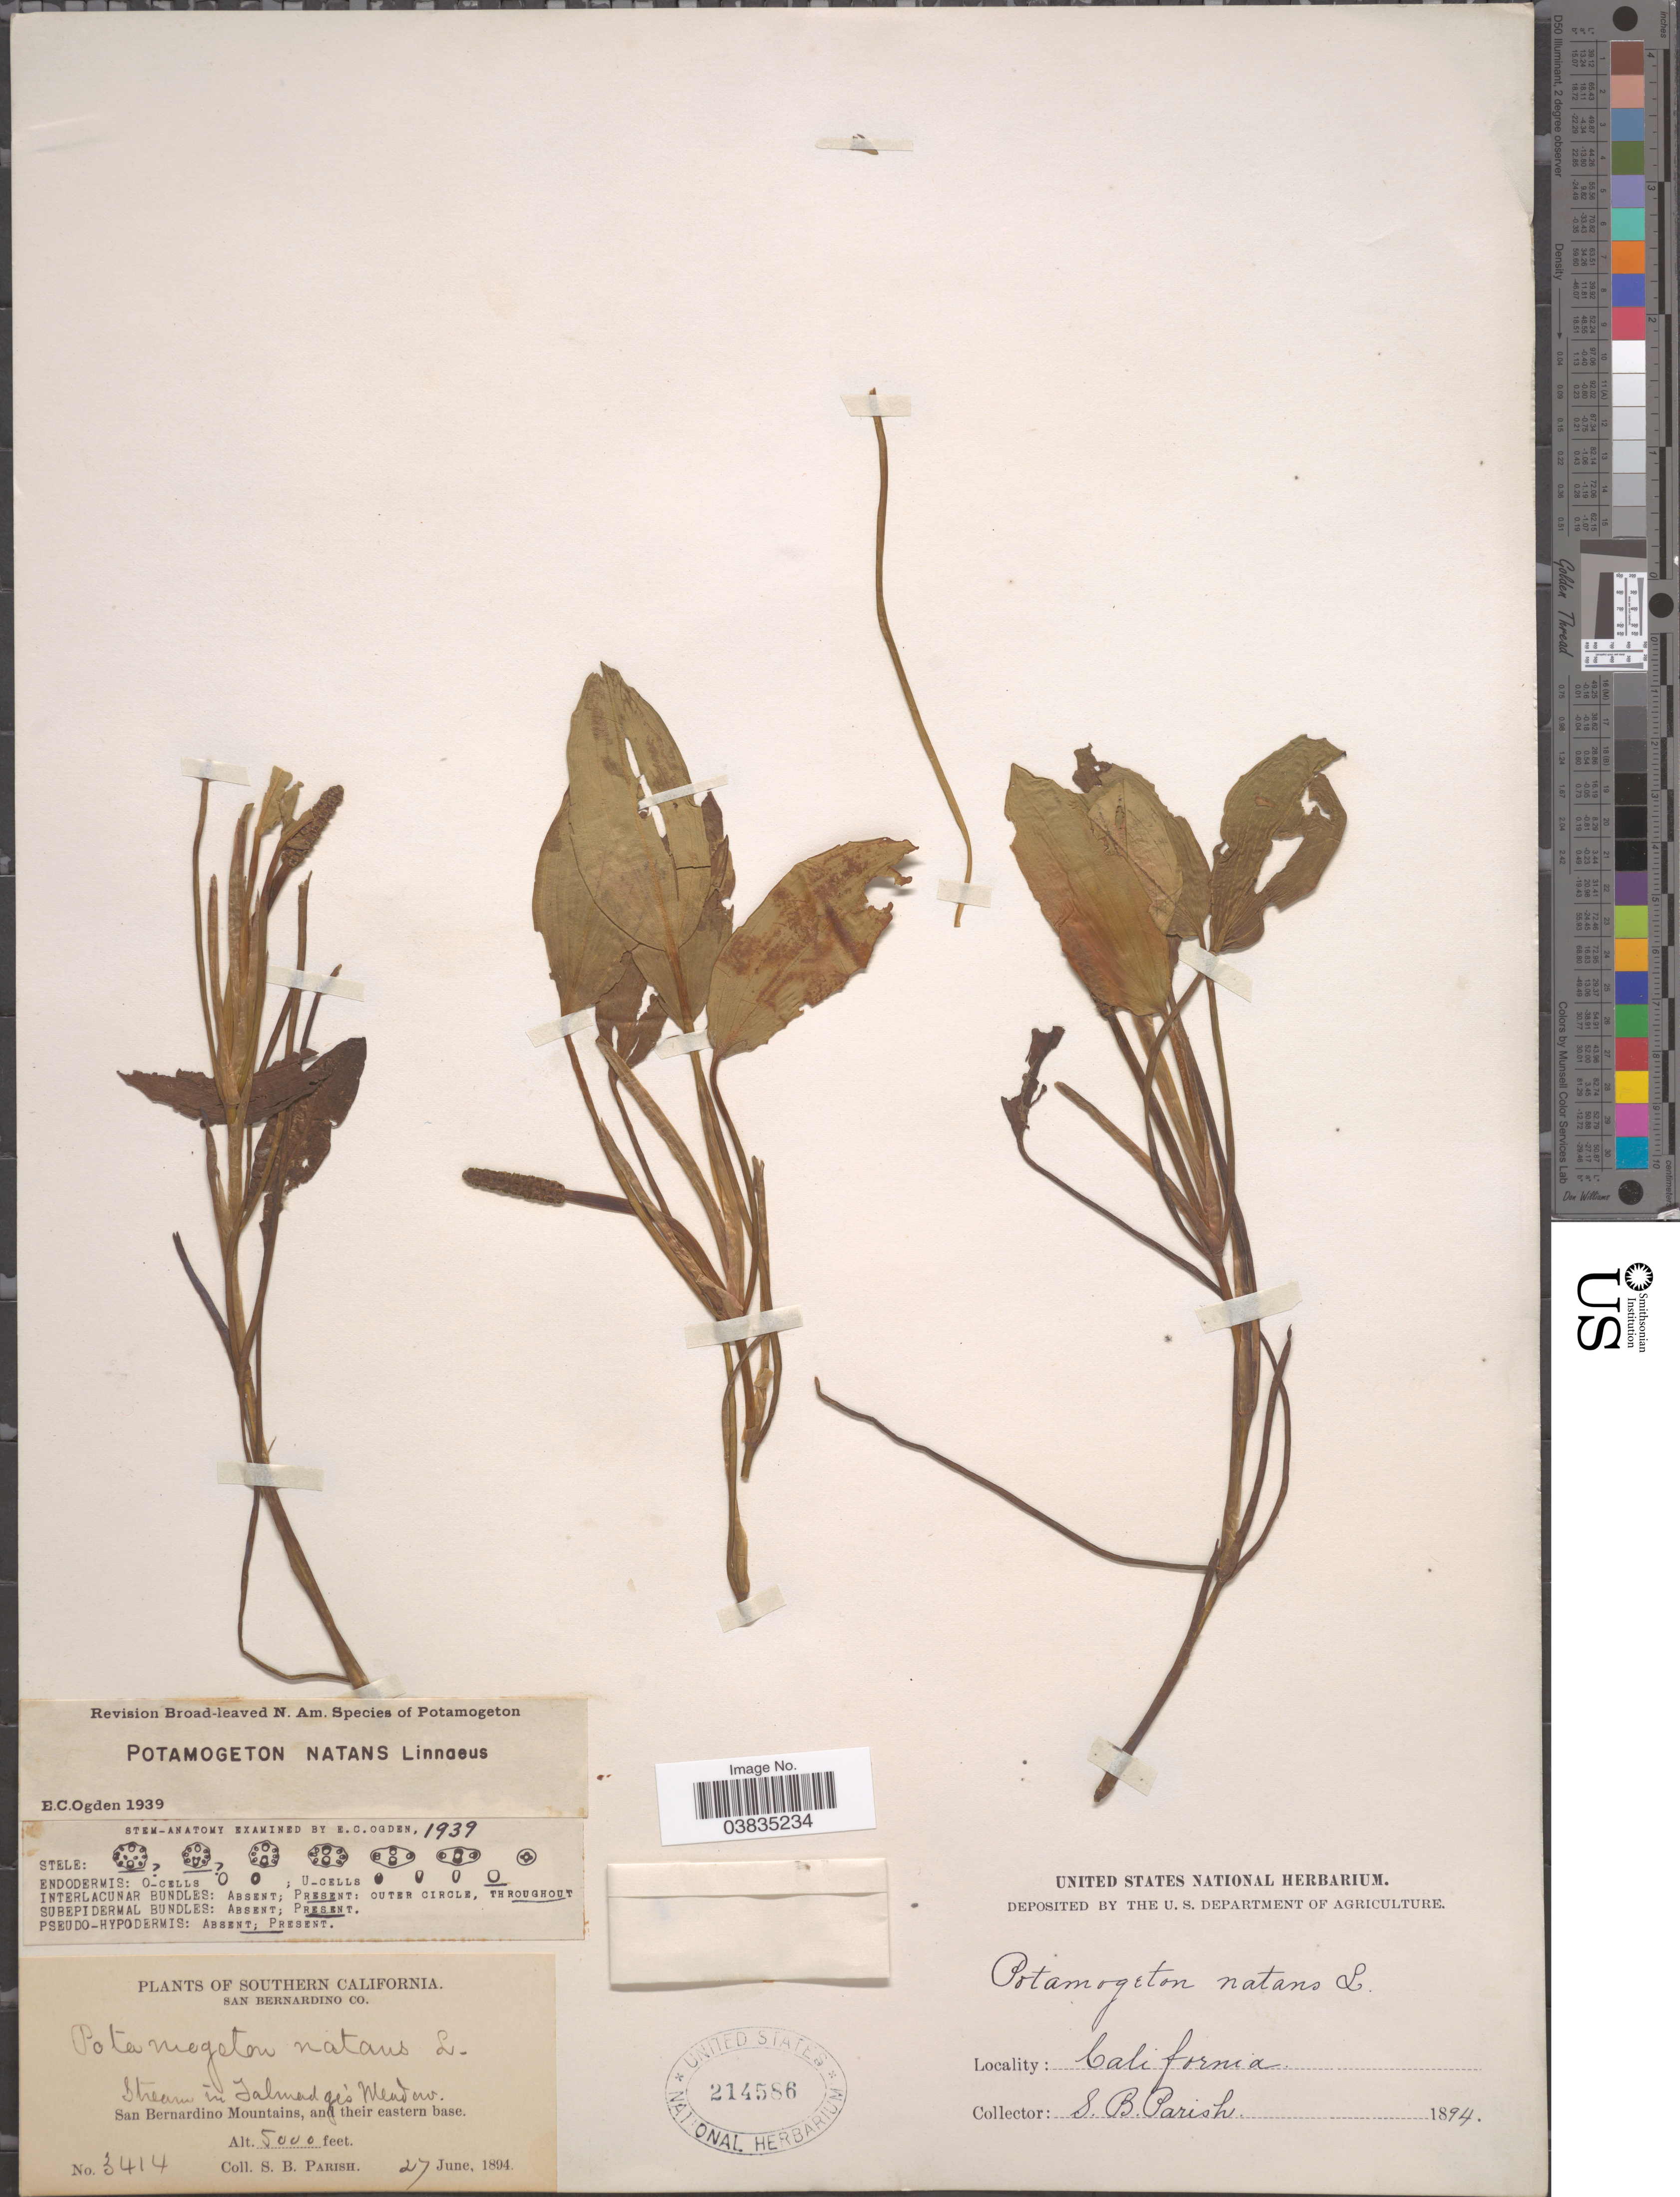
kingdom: Plantae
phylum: Tracheophyta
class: Liliopsida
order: Alismatales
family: Potamogetonaceae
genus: Potamogeton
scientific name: Potamogeton natans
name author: L.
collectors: S. B. Parish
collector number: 3414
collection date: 1894-06-27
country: United States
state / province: California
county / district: San Bernardino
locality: San Bernardino Co. Talmadge's Meadow. San Bernardino Mountains, and their eastern base.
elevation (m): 1524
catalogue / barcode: US 214586